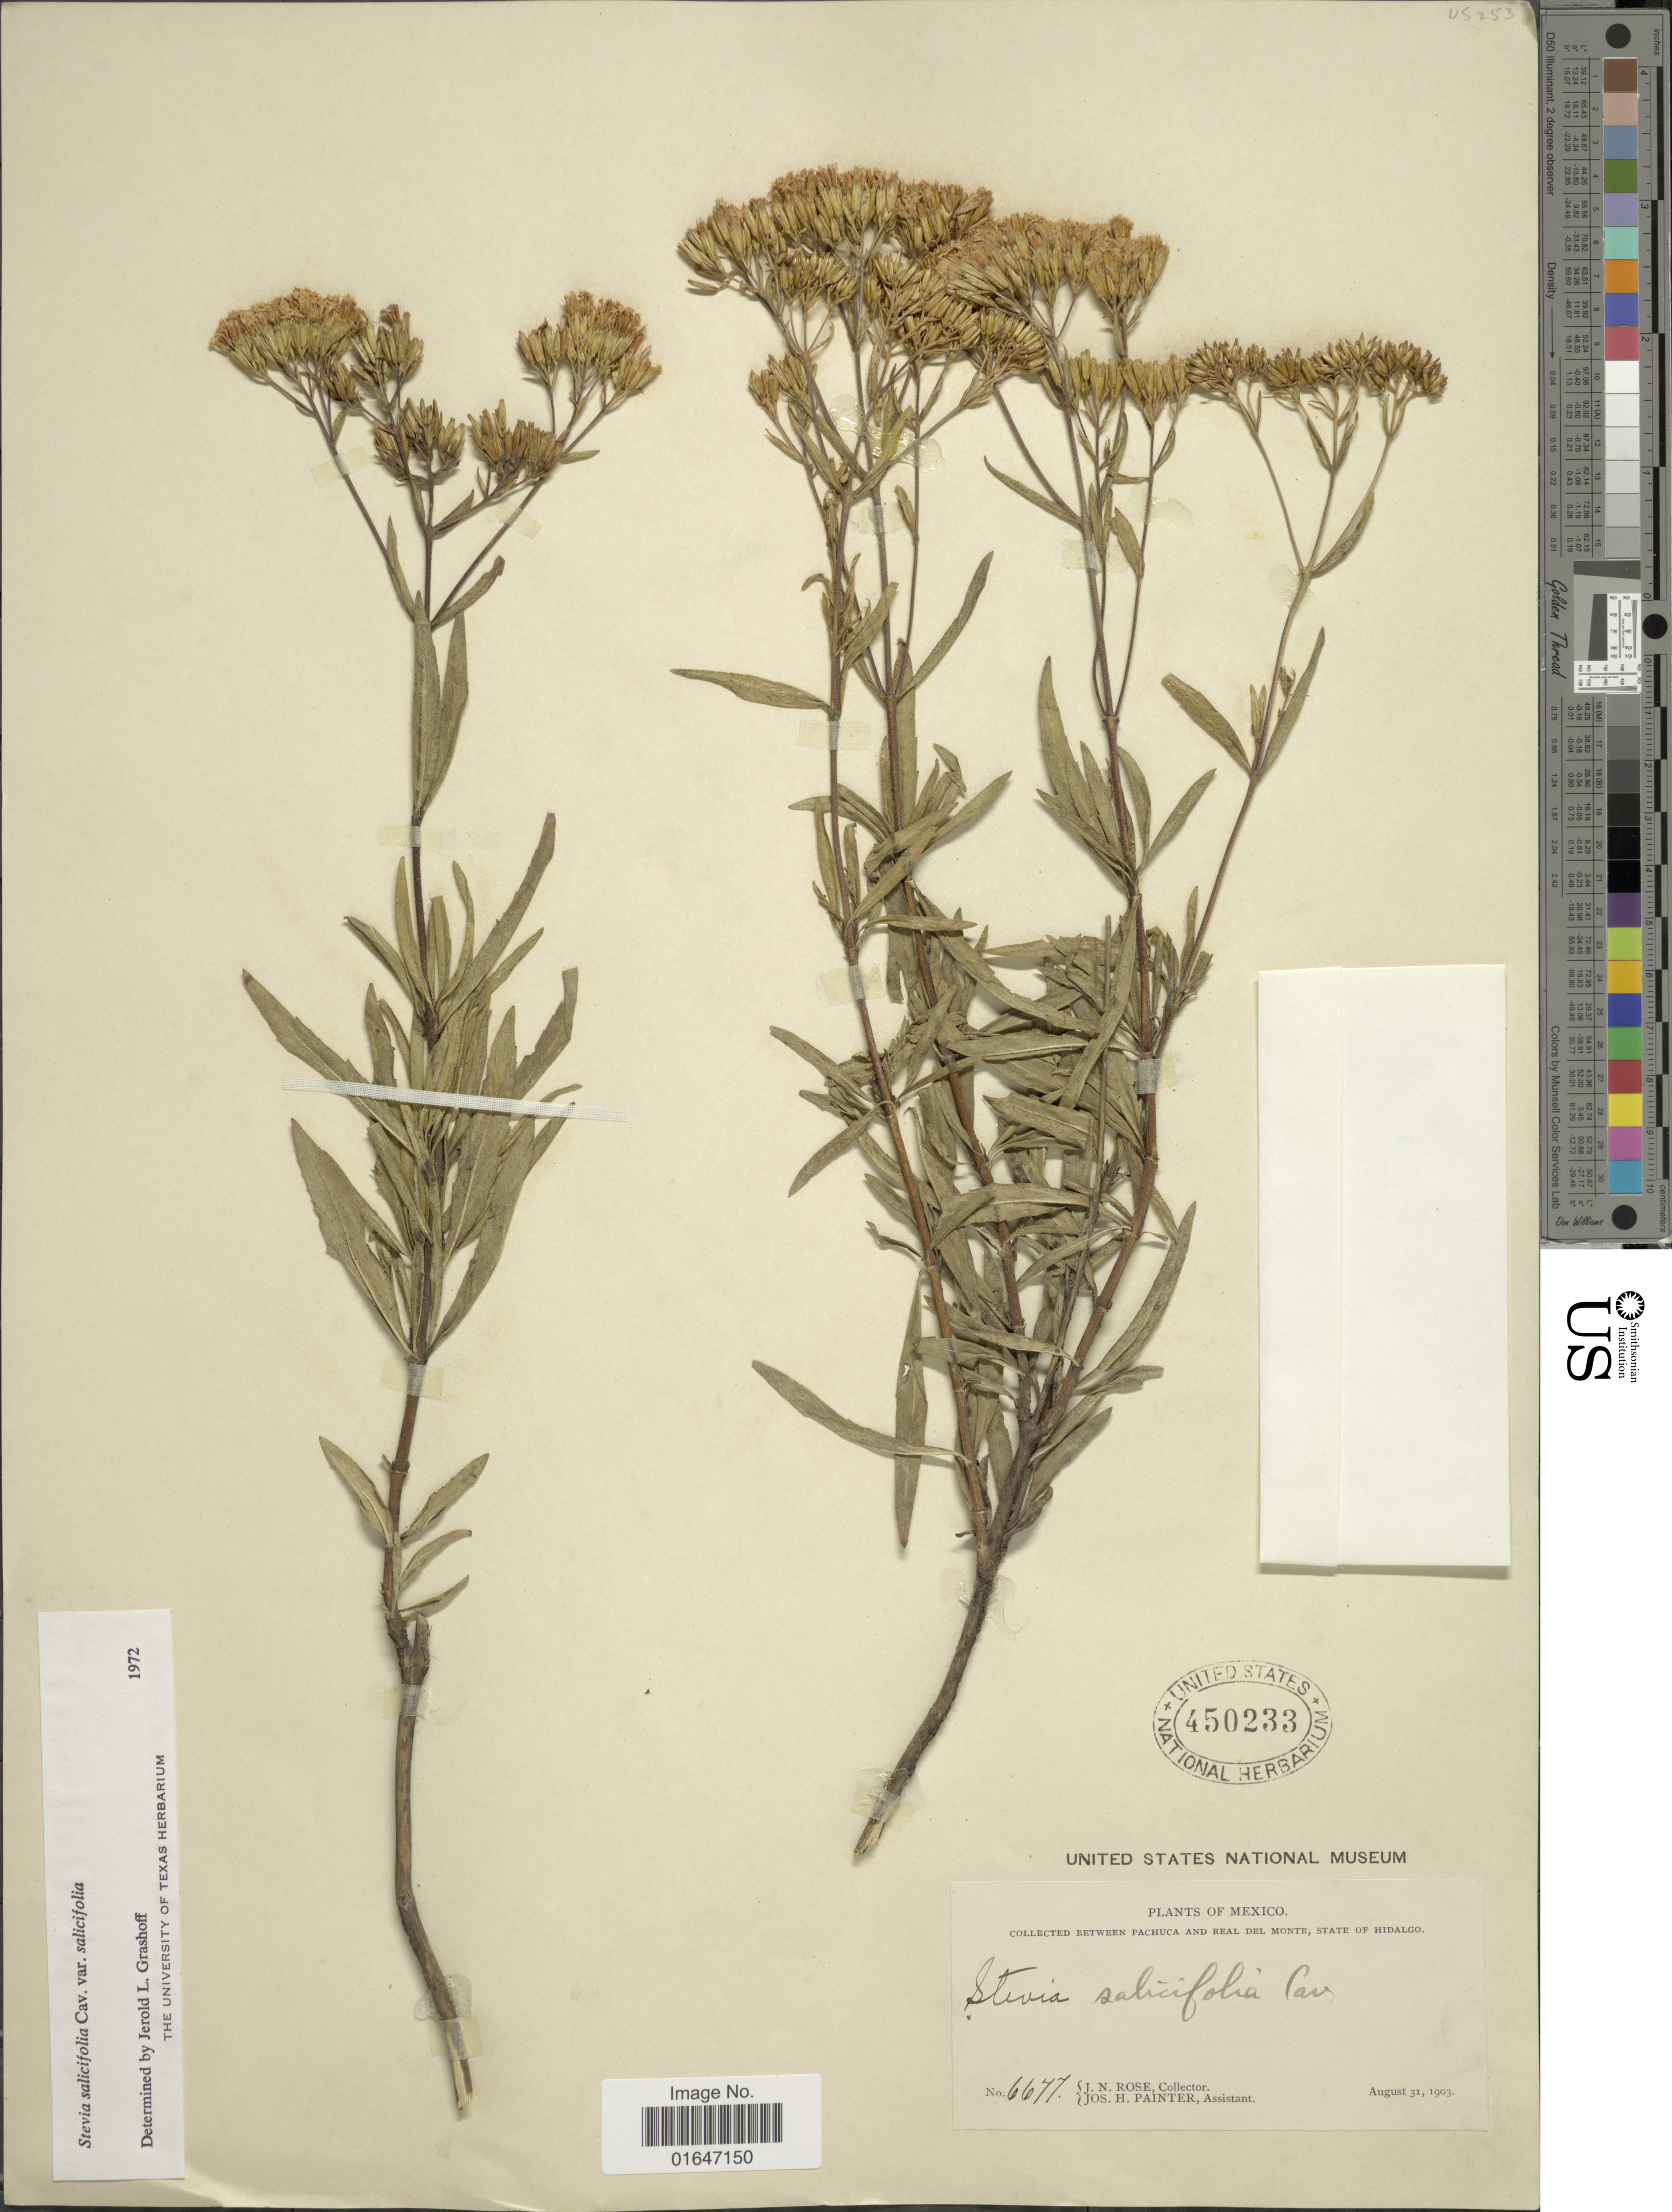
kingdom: Plantae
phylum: Tracheophyta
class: Magnoliopsida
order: Asterales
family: Asteraceae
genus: Stevia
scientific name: Stevia salicifolia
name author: Cav.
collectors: J. N. Rose & J. H. Painter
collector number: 6677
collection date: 1903-08-31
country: Mexico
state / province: Hidalgo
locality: Between Pachuca and Real Del Monte, State of Hidalgo.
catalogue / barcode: US 450233